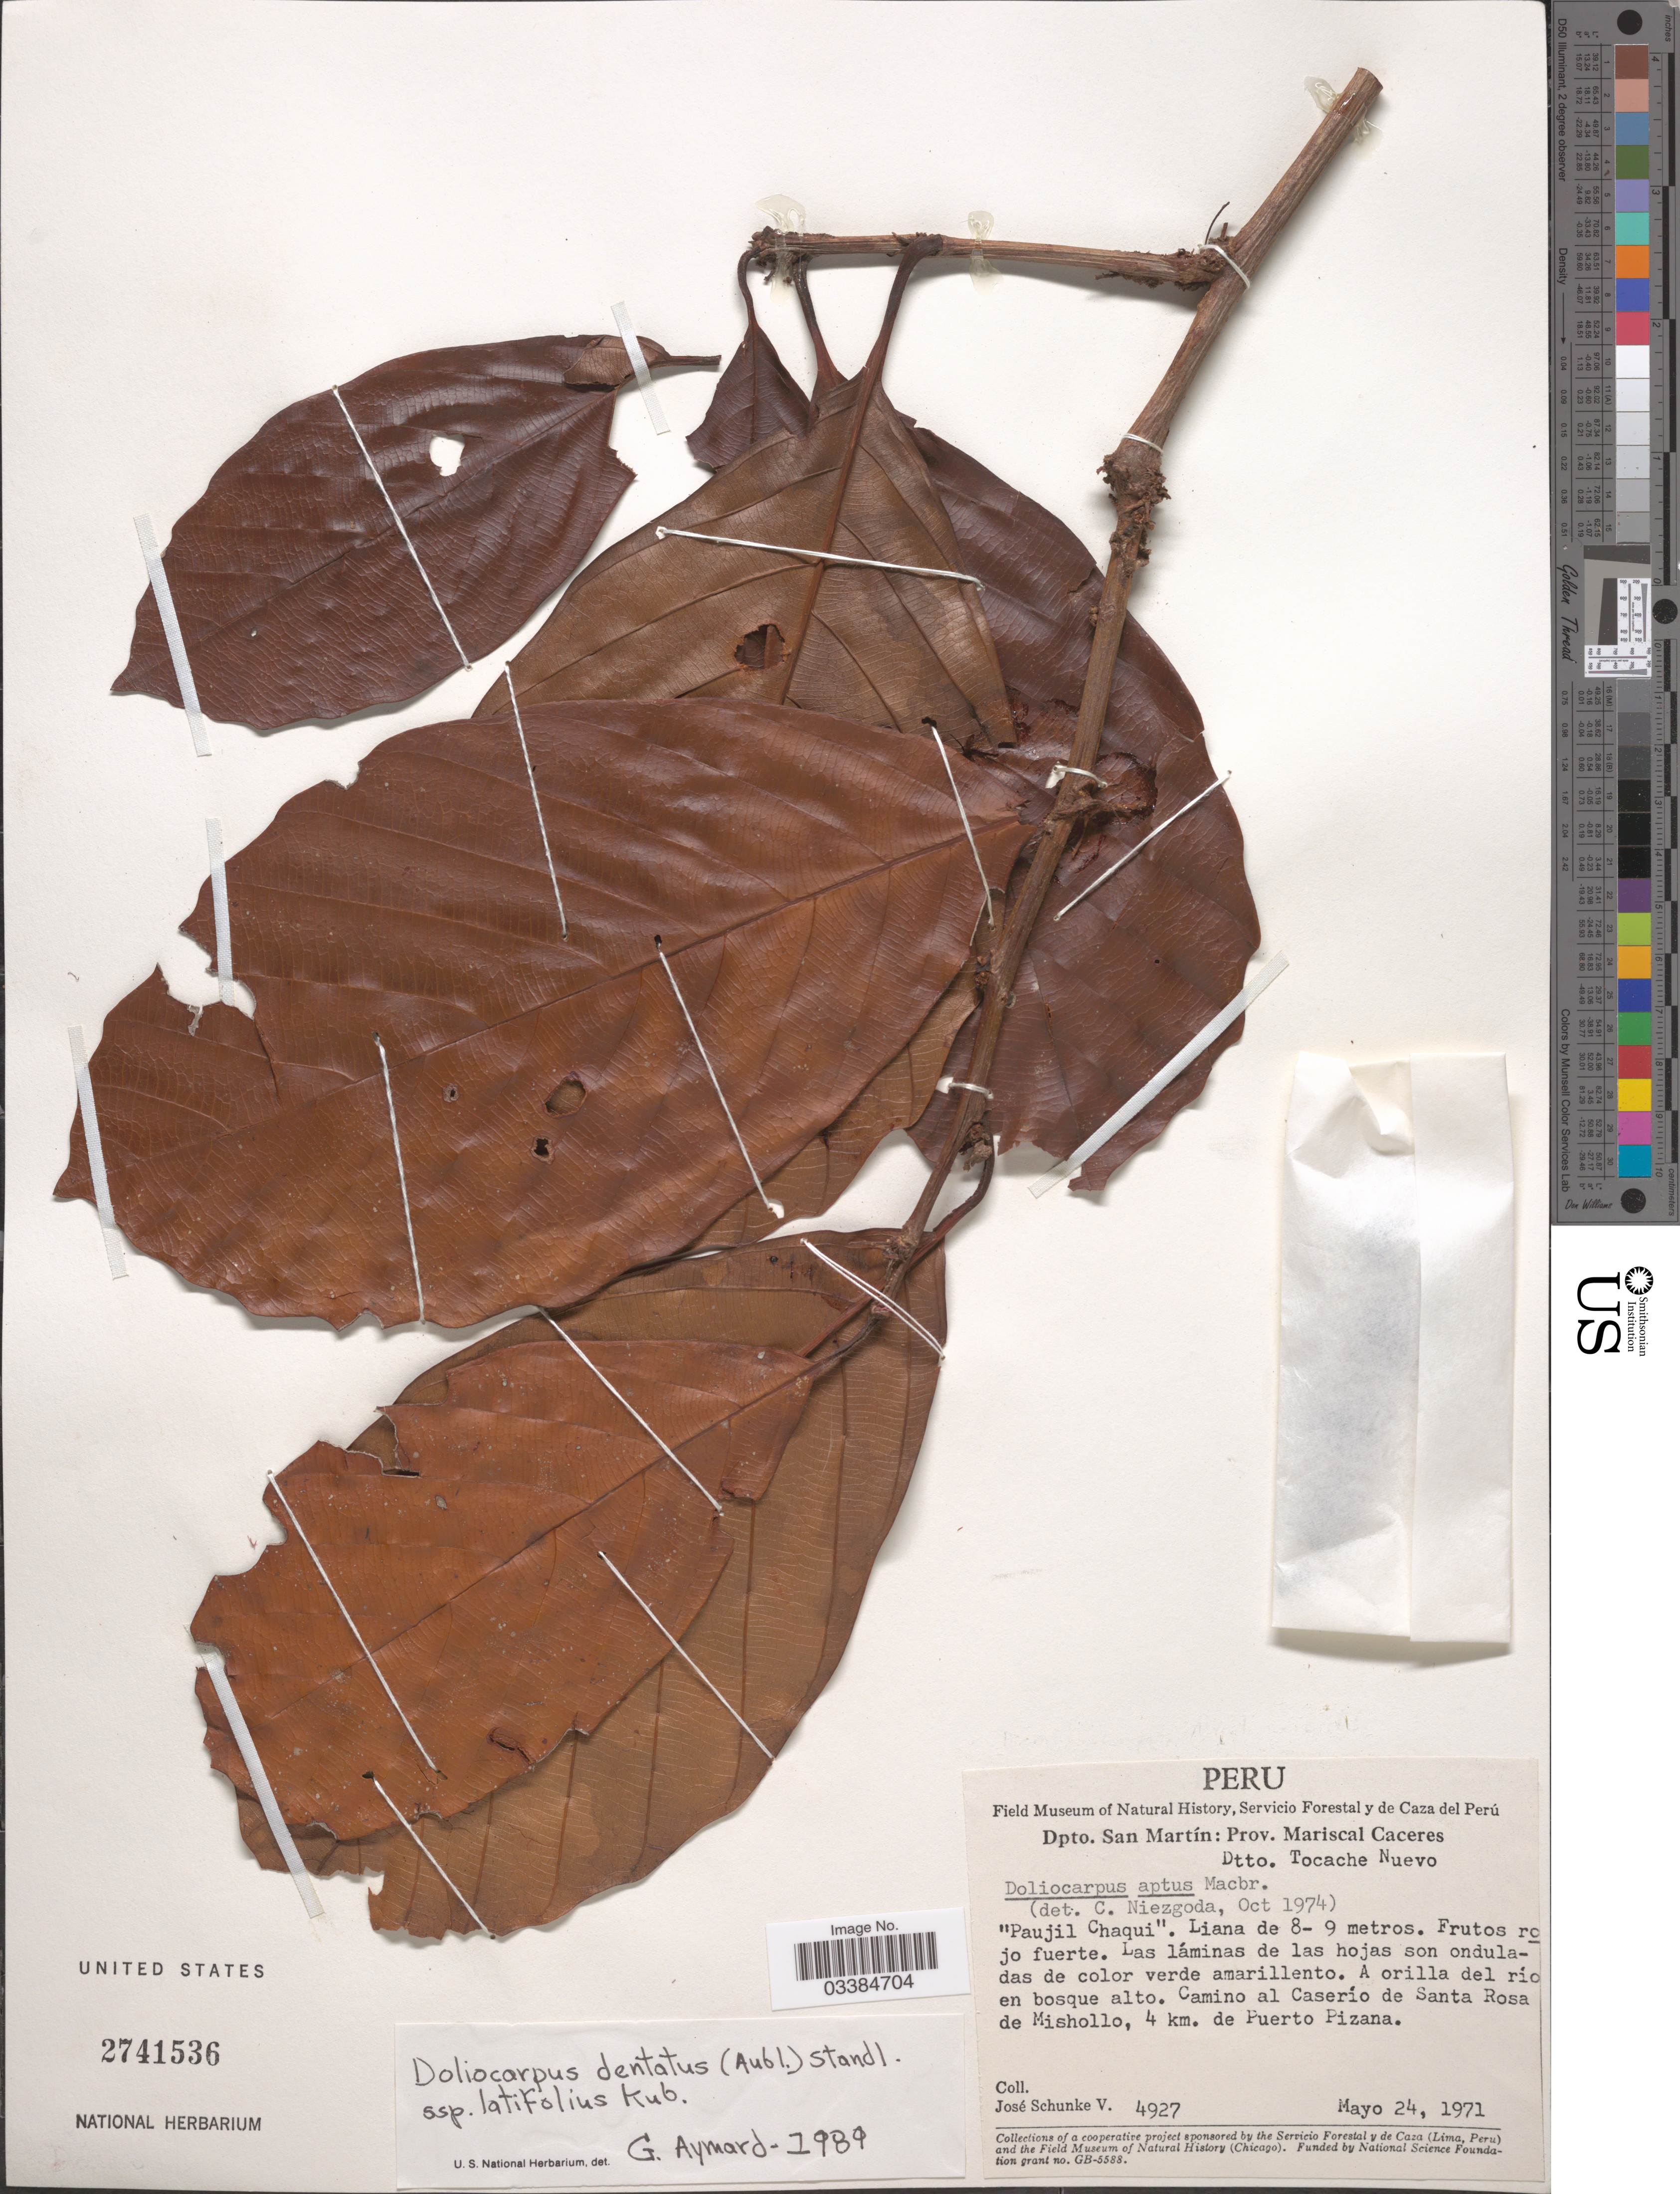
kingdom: Plantae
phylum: Tracheophyta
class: Magnoliopsida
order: Dilleniales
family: Dilleniaceae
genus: Doliocarpus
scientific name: Doliocarpus dentatus subsp. latifolius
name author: Kubitzki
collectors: J. Schunke Vigo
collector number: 4927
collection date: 1971-05-24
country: Peru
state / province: San Martín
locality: Dpto. San Martín: Prov. Mariscal Caceres. Dtto. Tocache Nuevo. A orilla del río de Mishollo, 4 km. de Puerto Pizana.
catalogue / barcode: US 2741536